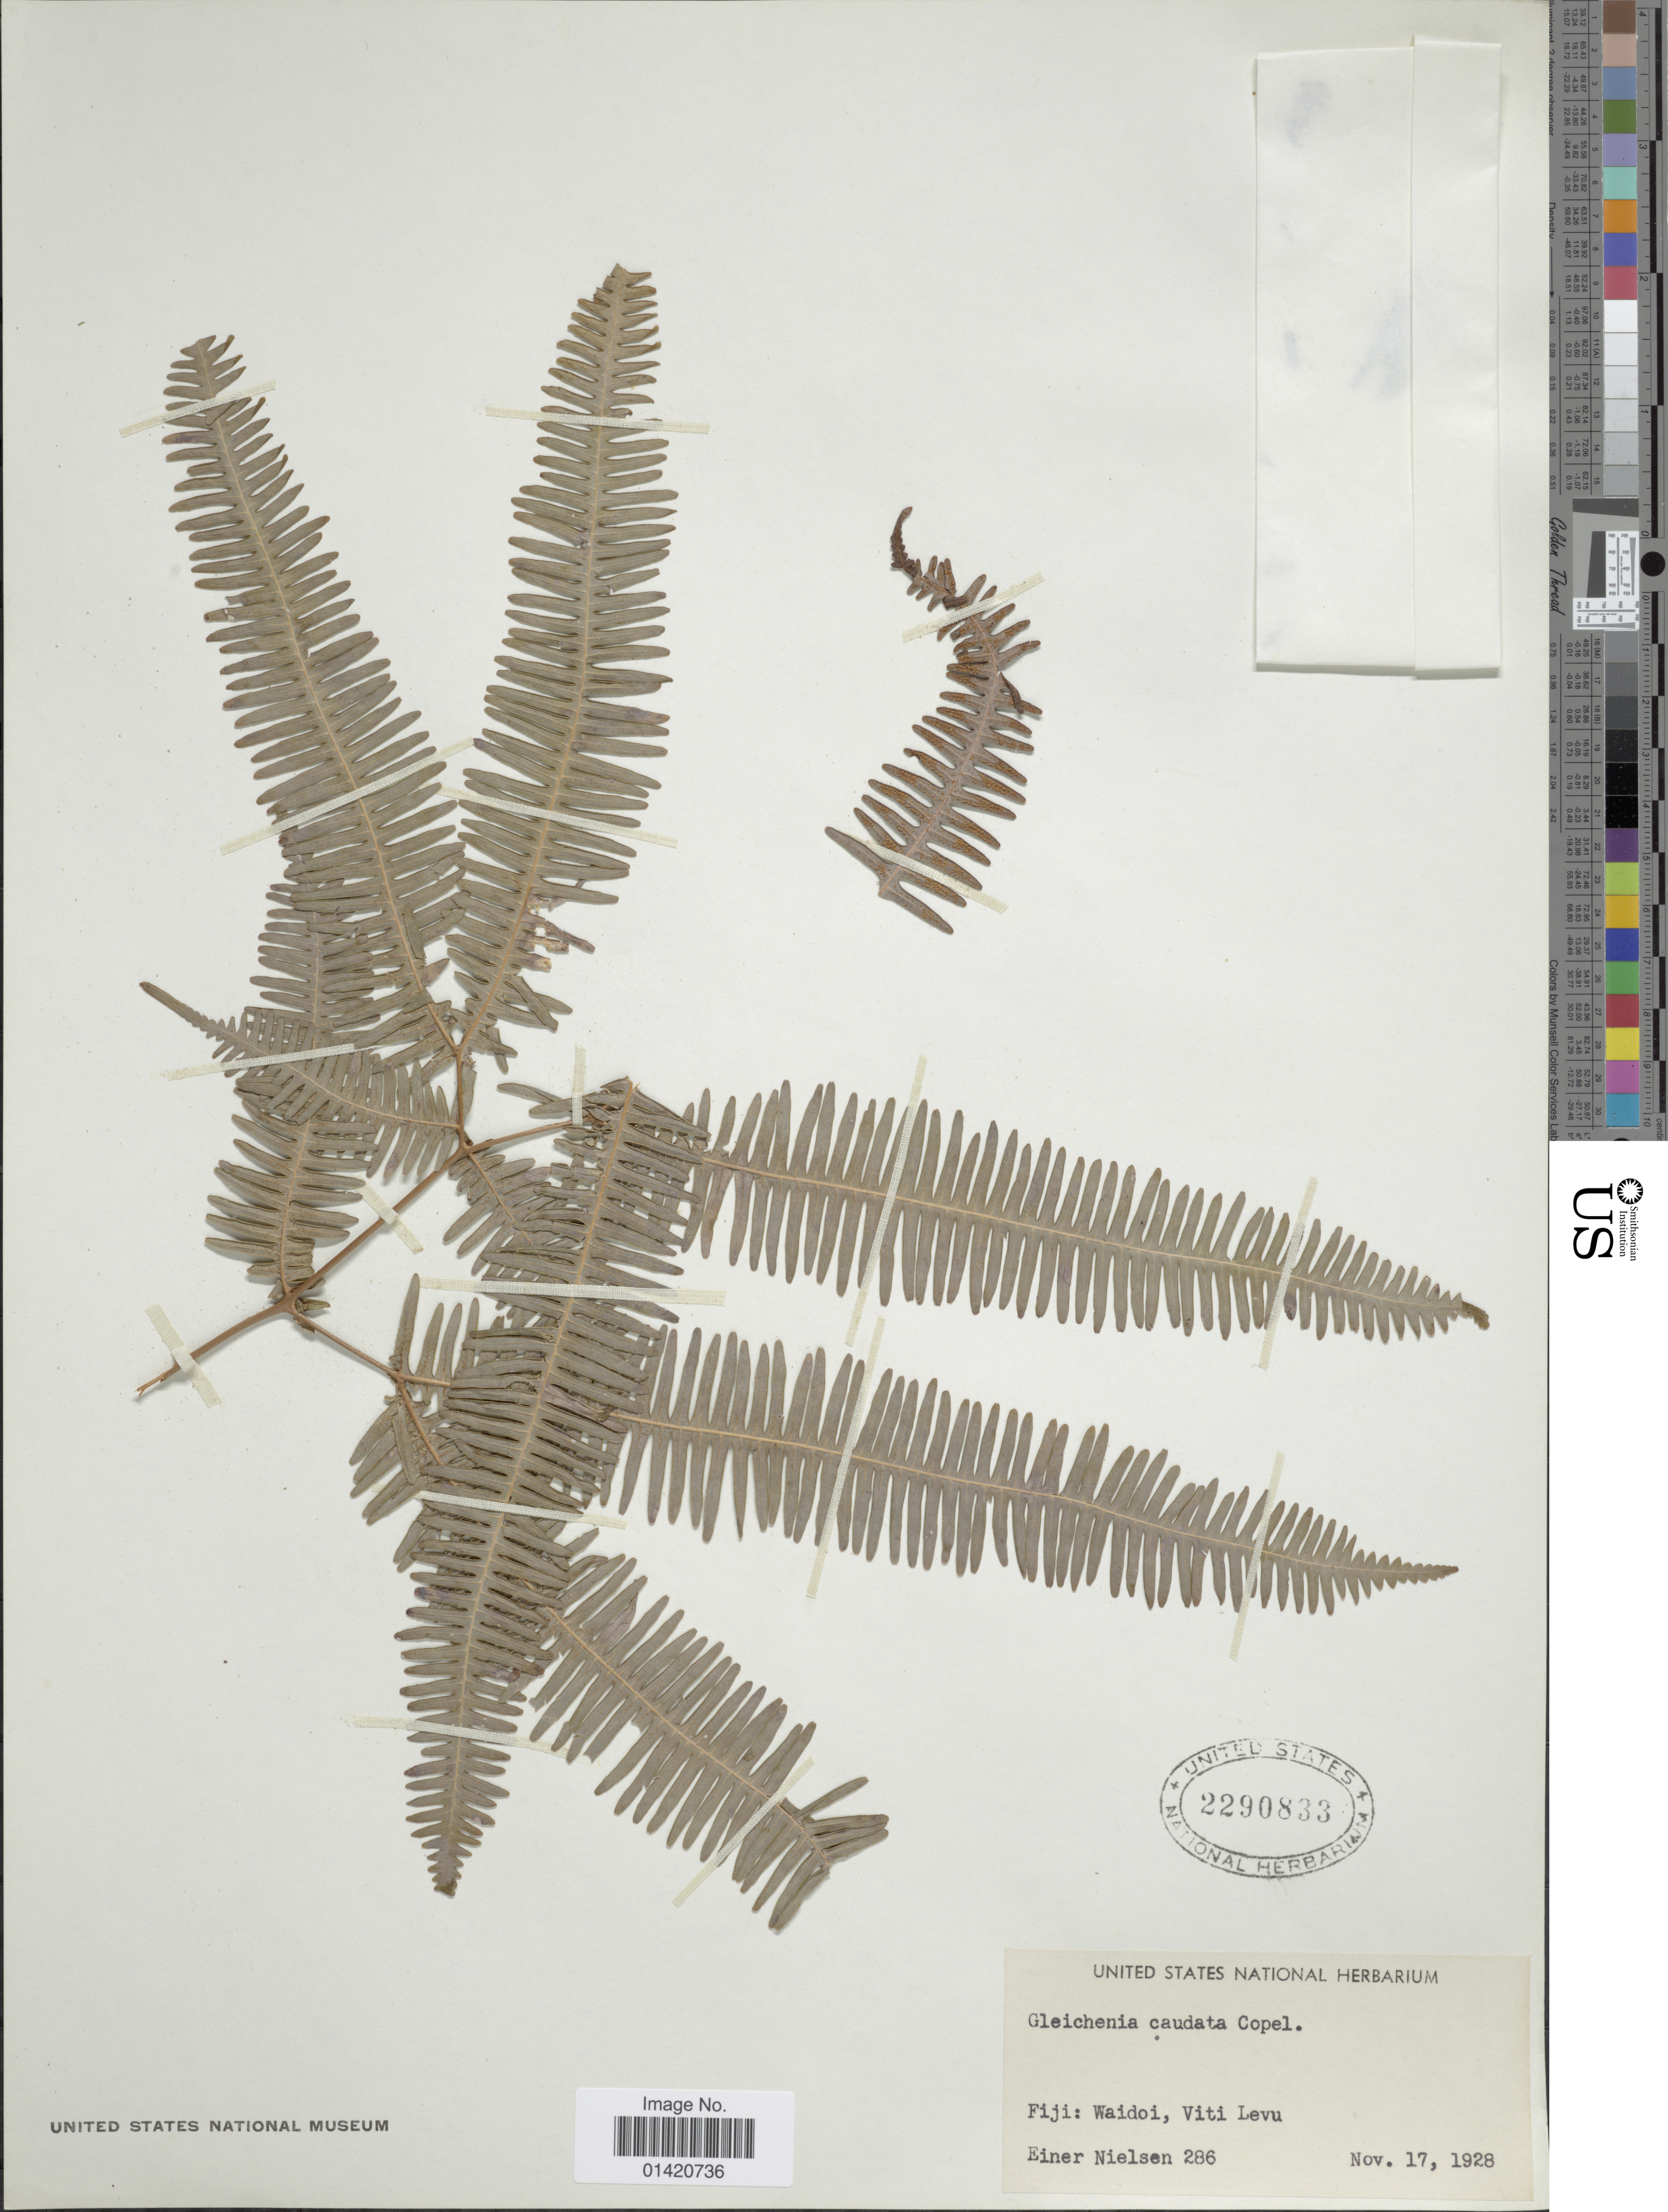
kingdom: Plantae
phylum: Tracheophyta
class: Polypodiopsida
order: Gleicheniales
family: Gleicheniaceae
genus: Dicranopteris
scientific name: Dicranopteris linearis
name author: (Burm. f.) Underw.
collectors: E. Nielsen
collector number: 286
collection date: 1928-11-17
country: Fiji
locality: Waidoi, Viti Levu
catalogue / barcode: US 2290833